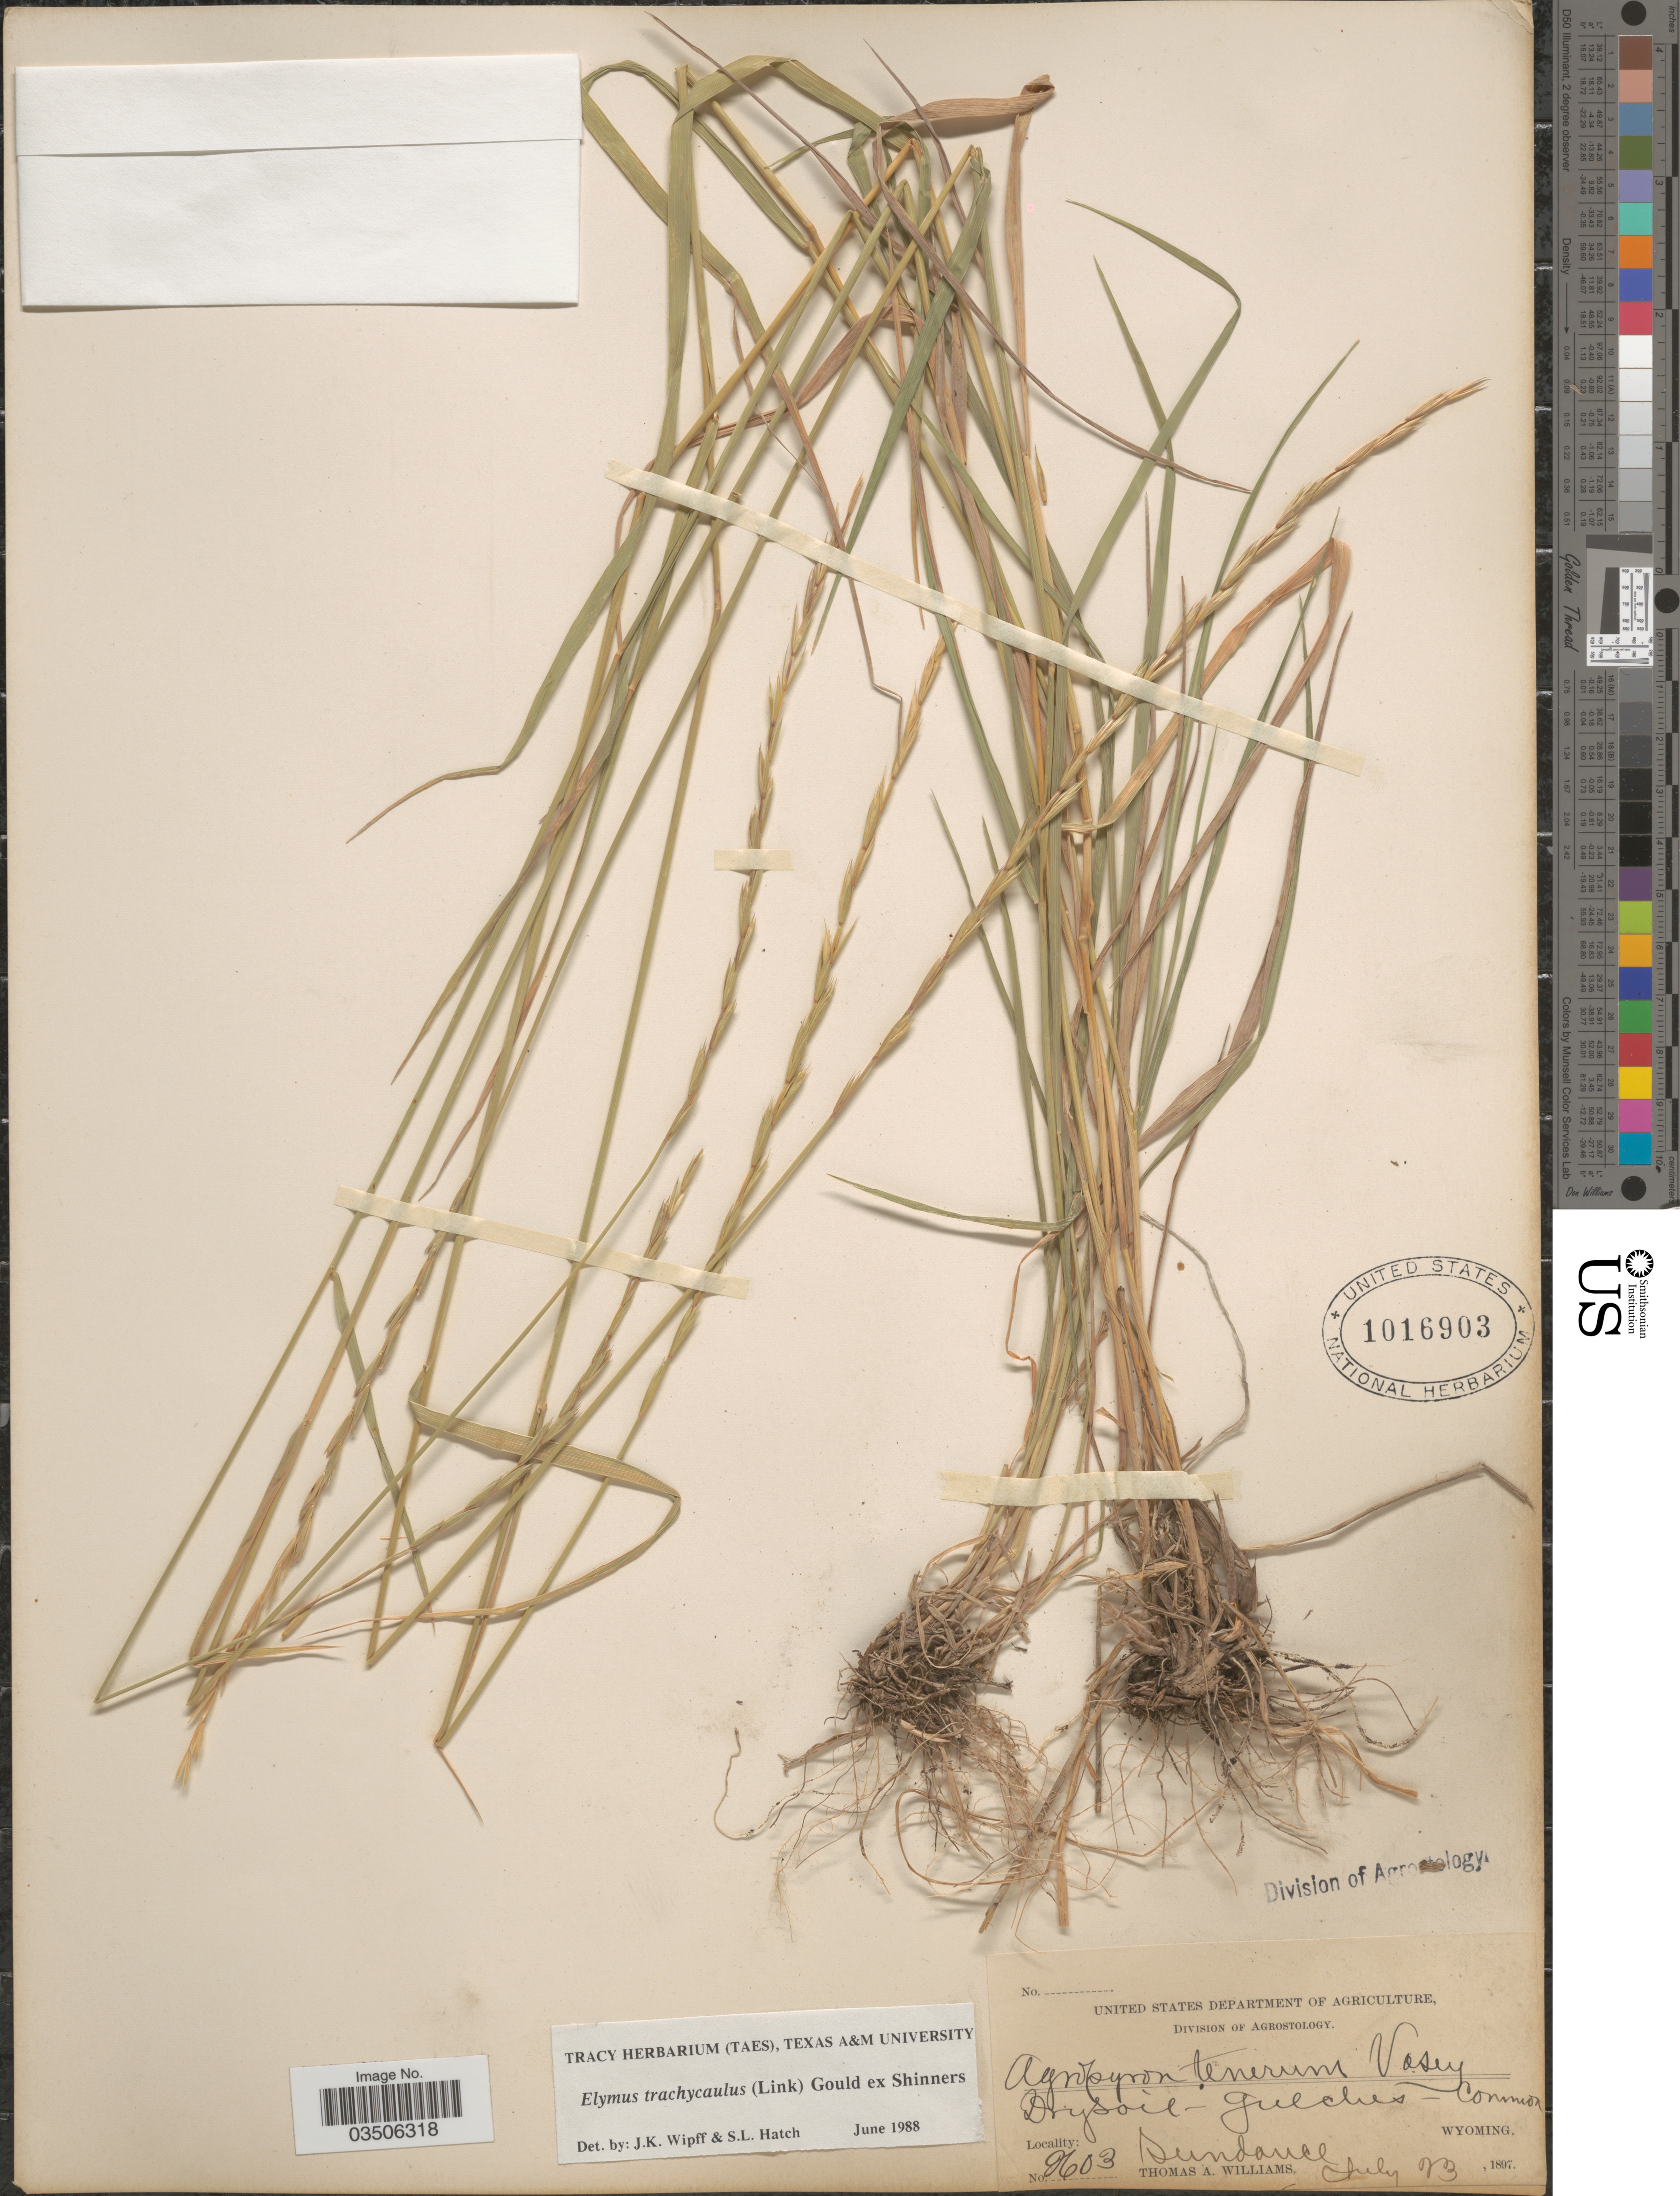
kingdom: Plantae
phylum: Tracheophyta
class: Liliopsida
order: Poales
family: Poaceae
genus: Elymus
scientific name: Elymus trachycaulus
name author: (Link) Gould ex Shinners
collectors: T. A. Williams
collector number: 2603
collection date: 1897-07-23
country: United States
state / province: Wyoming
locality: Sundance.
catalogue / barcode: US 1016903